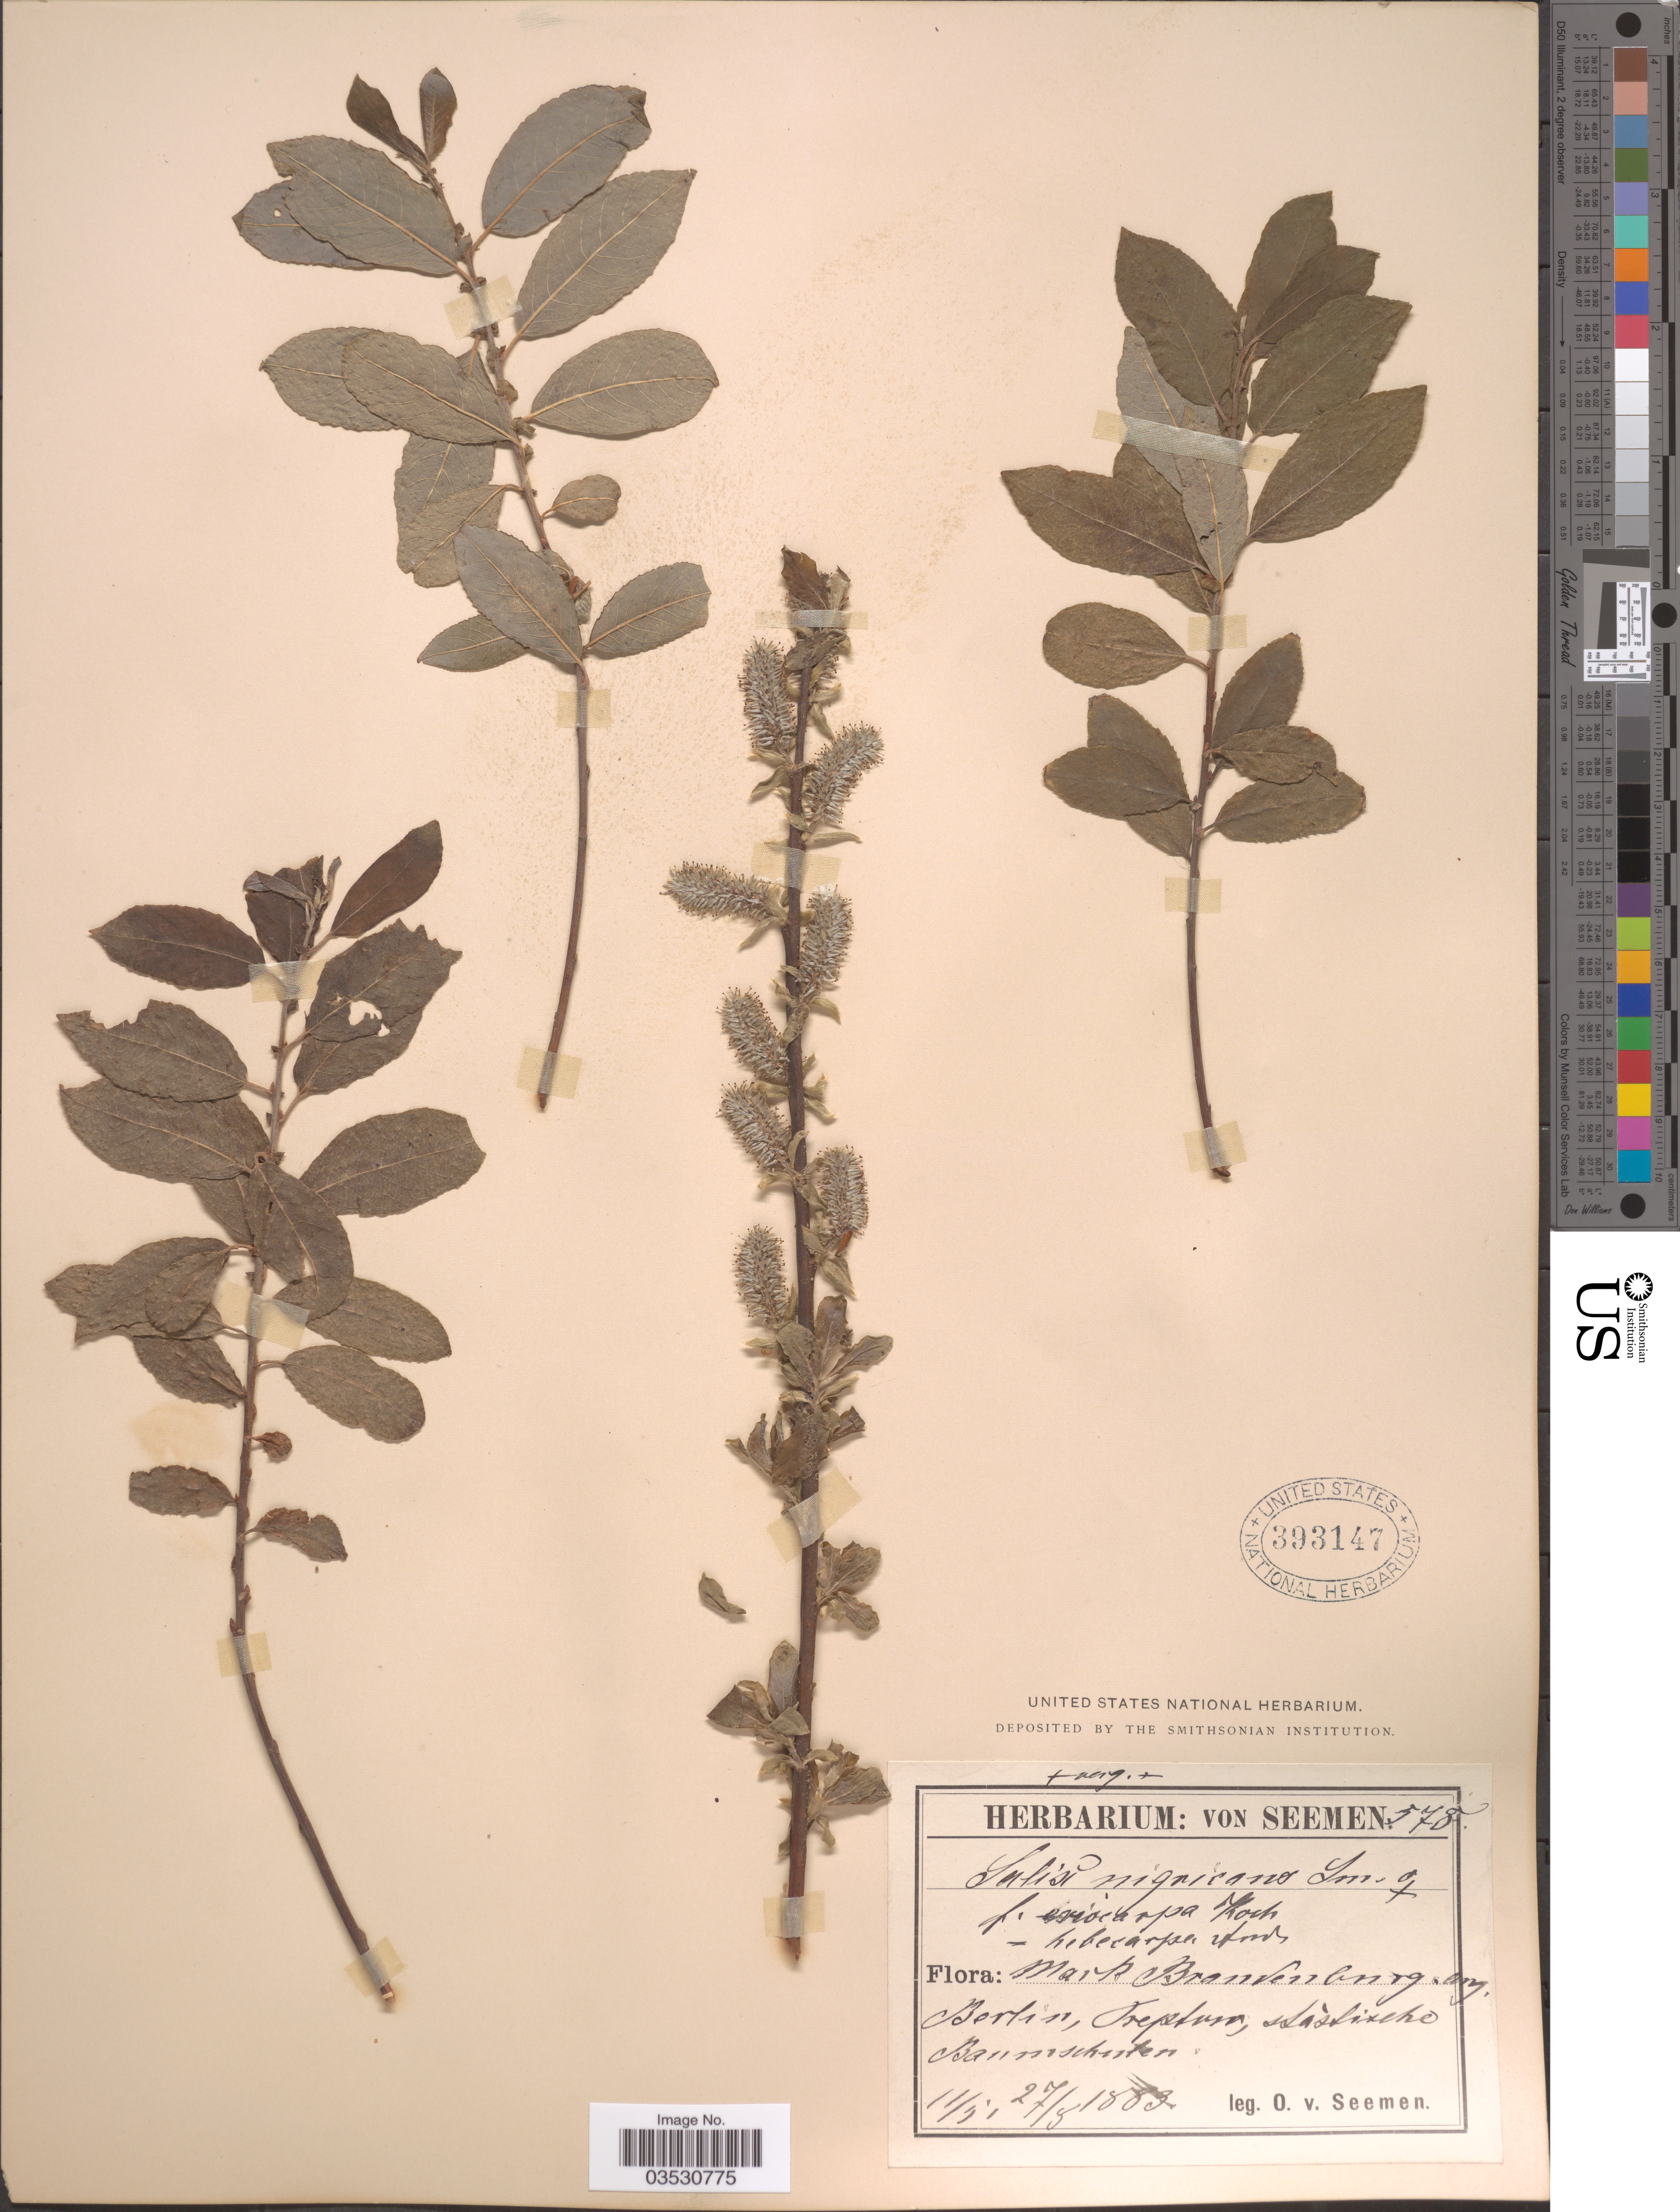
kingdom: Plantae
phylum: Tracheophyta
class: Magnoliopsida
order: Malpighiales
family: Salicaceae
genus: Salix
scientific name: Salix nigricans f. eriocarpa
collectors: K. O. von Seemen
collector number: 578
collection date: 1883-05-11/1883-08-27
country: Germany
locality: Mark Brandenburg, eng [interpreted] Berlin, Treptow, Hàslixche [interpreted] Baumschulen.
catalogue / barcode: US 393147